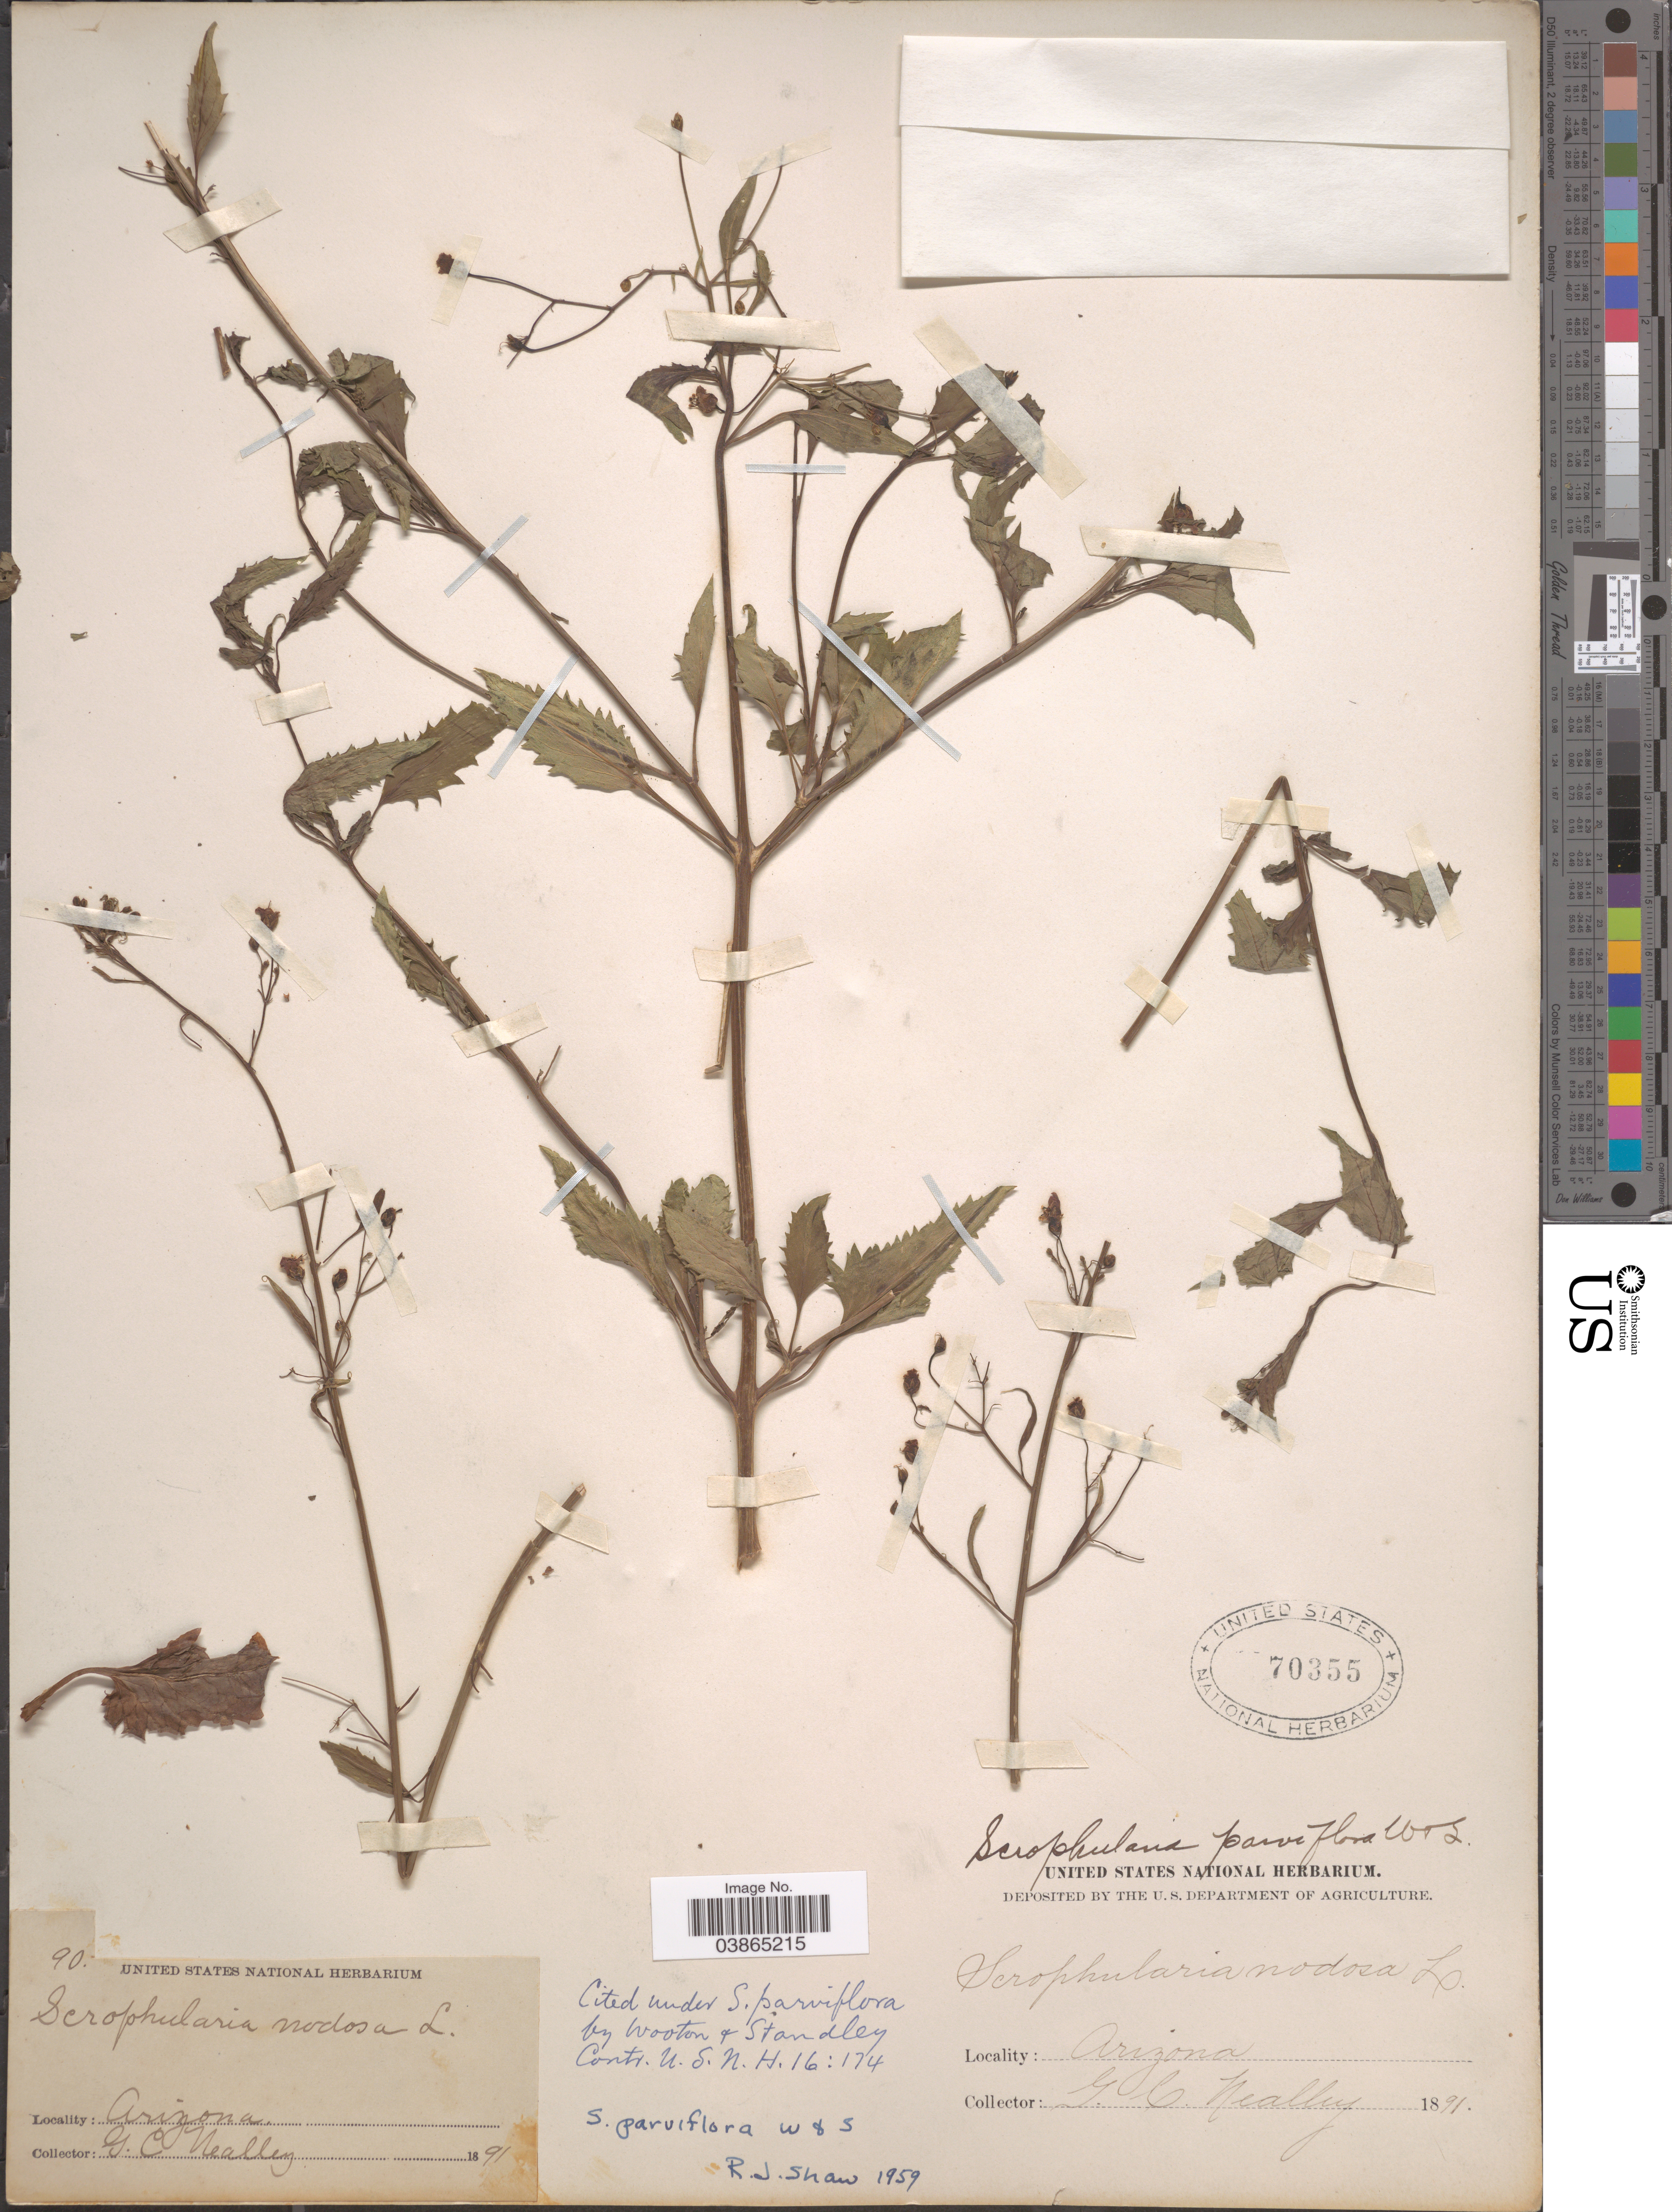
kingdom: Plantae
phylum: Tracheophyta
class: Magnoliopsida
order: Lamiales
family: Scrophulariaceae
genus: Scrophularia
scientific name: Scrophularia parviflora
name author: Wooton & Standl.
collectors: G. C. Nealley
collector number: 90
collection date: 1891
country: United States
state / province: Arizona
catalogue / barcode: US 70355